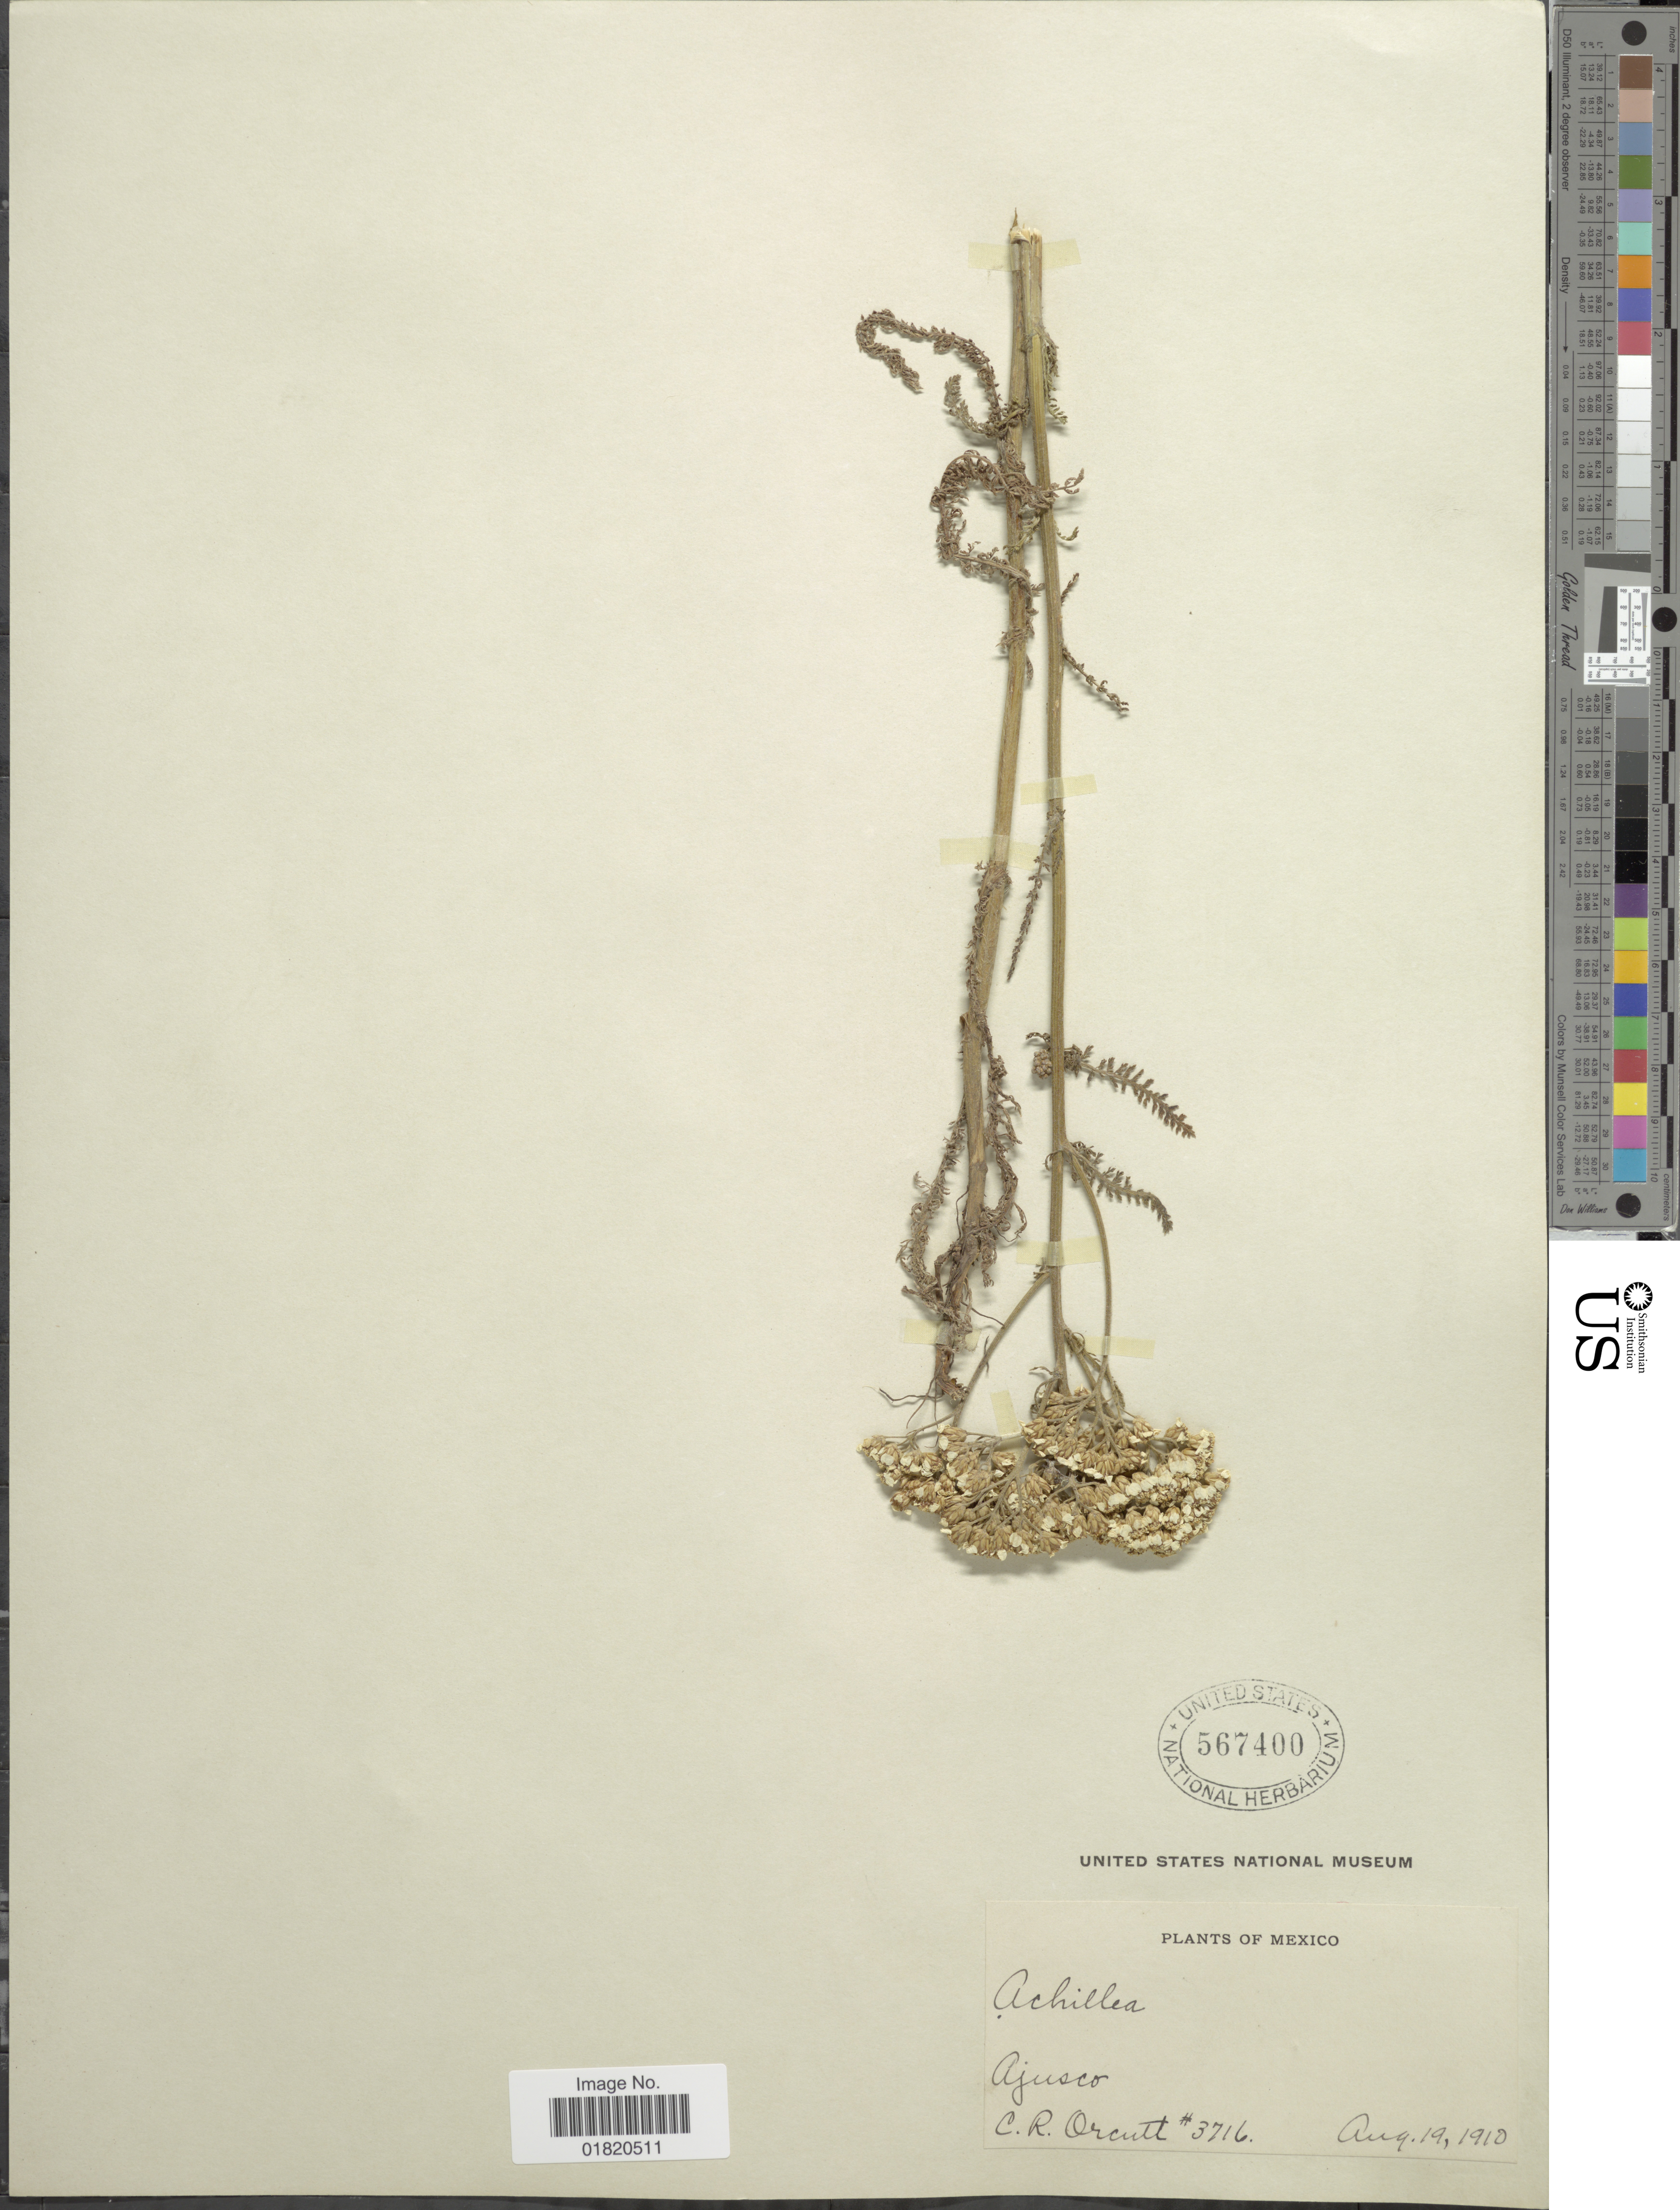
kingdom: Plantae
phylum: Tracheophyta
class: Magnoliopsida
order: Asterales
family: Asteraceae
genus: Achillea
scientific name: Achillea lanulosa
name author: Nutt.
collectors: C. R. Orcutt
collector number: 3716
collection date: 1910-08-19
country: Mexico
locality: Ajusco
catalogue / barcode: US 567400